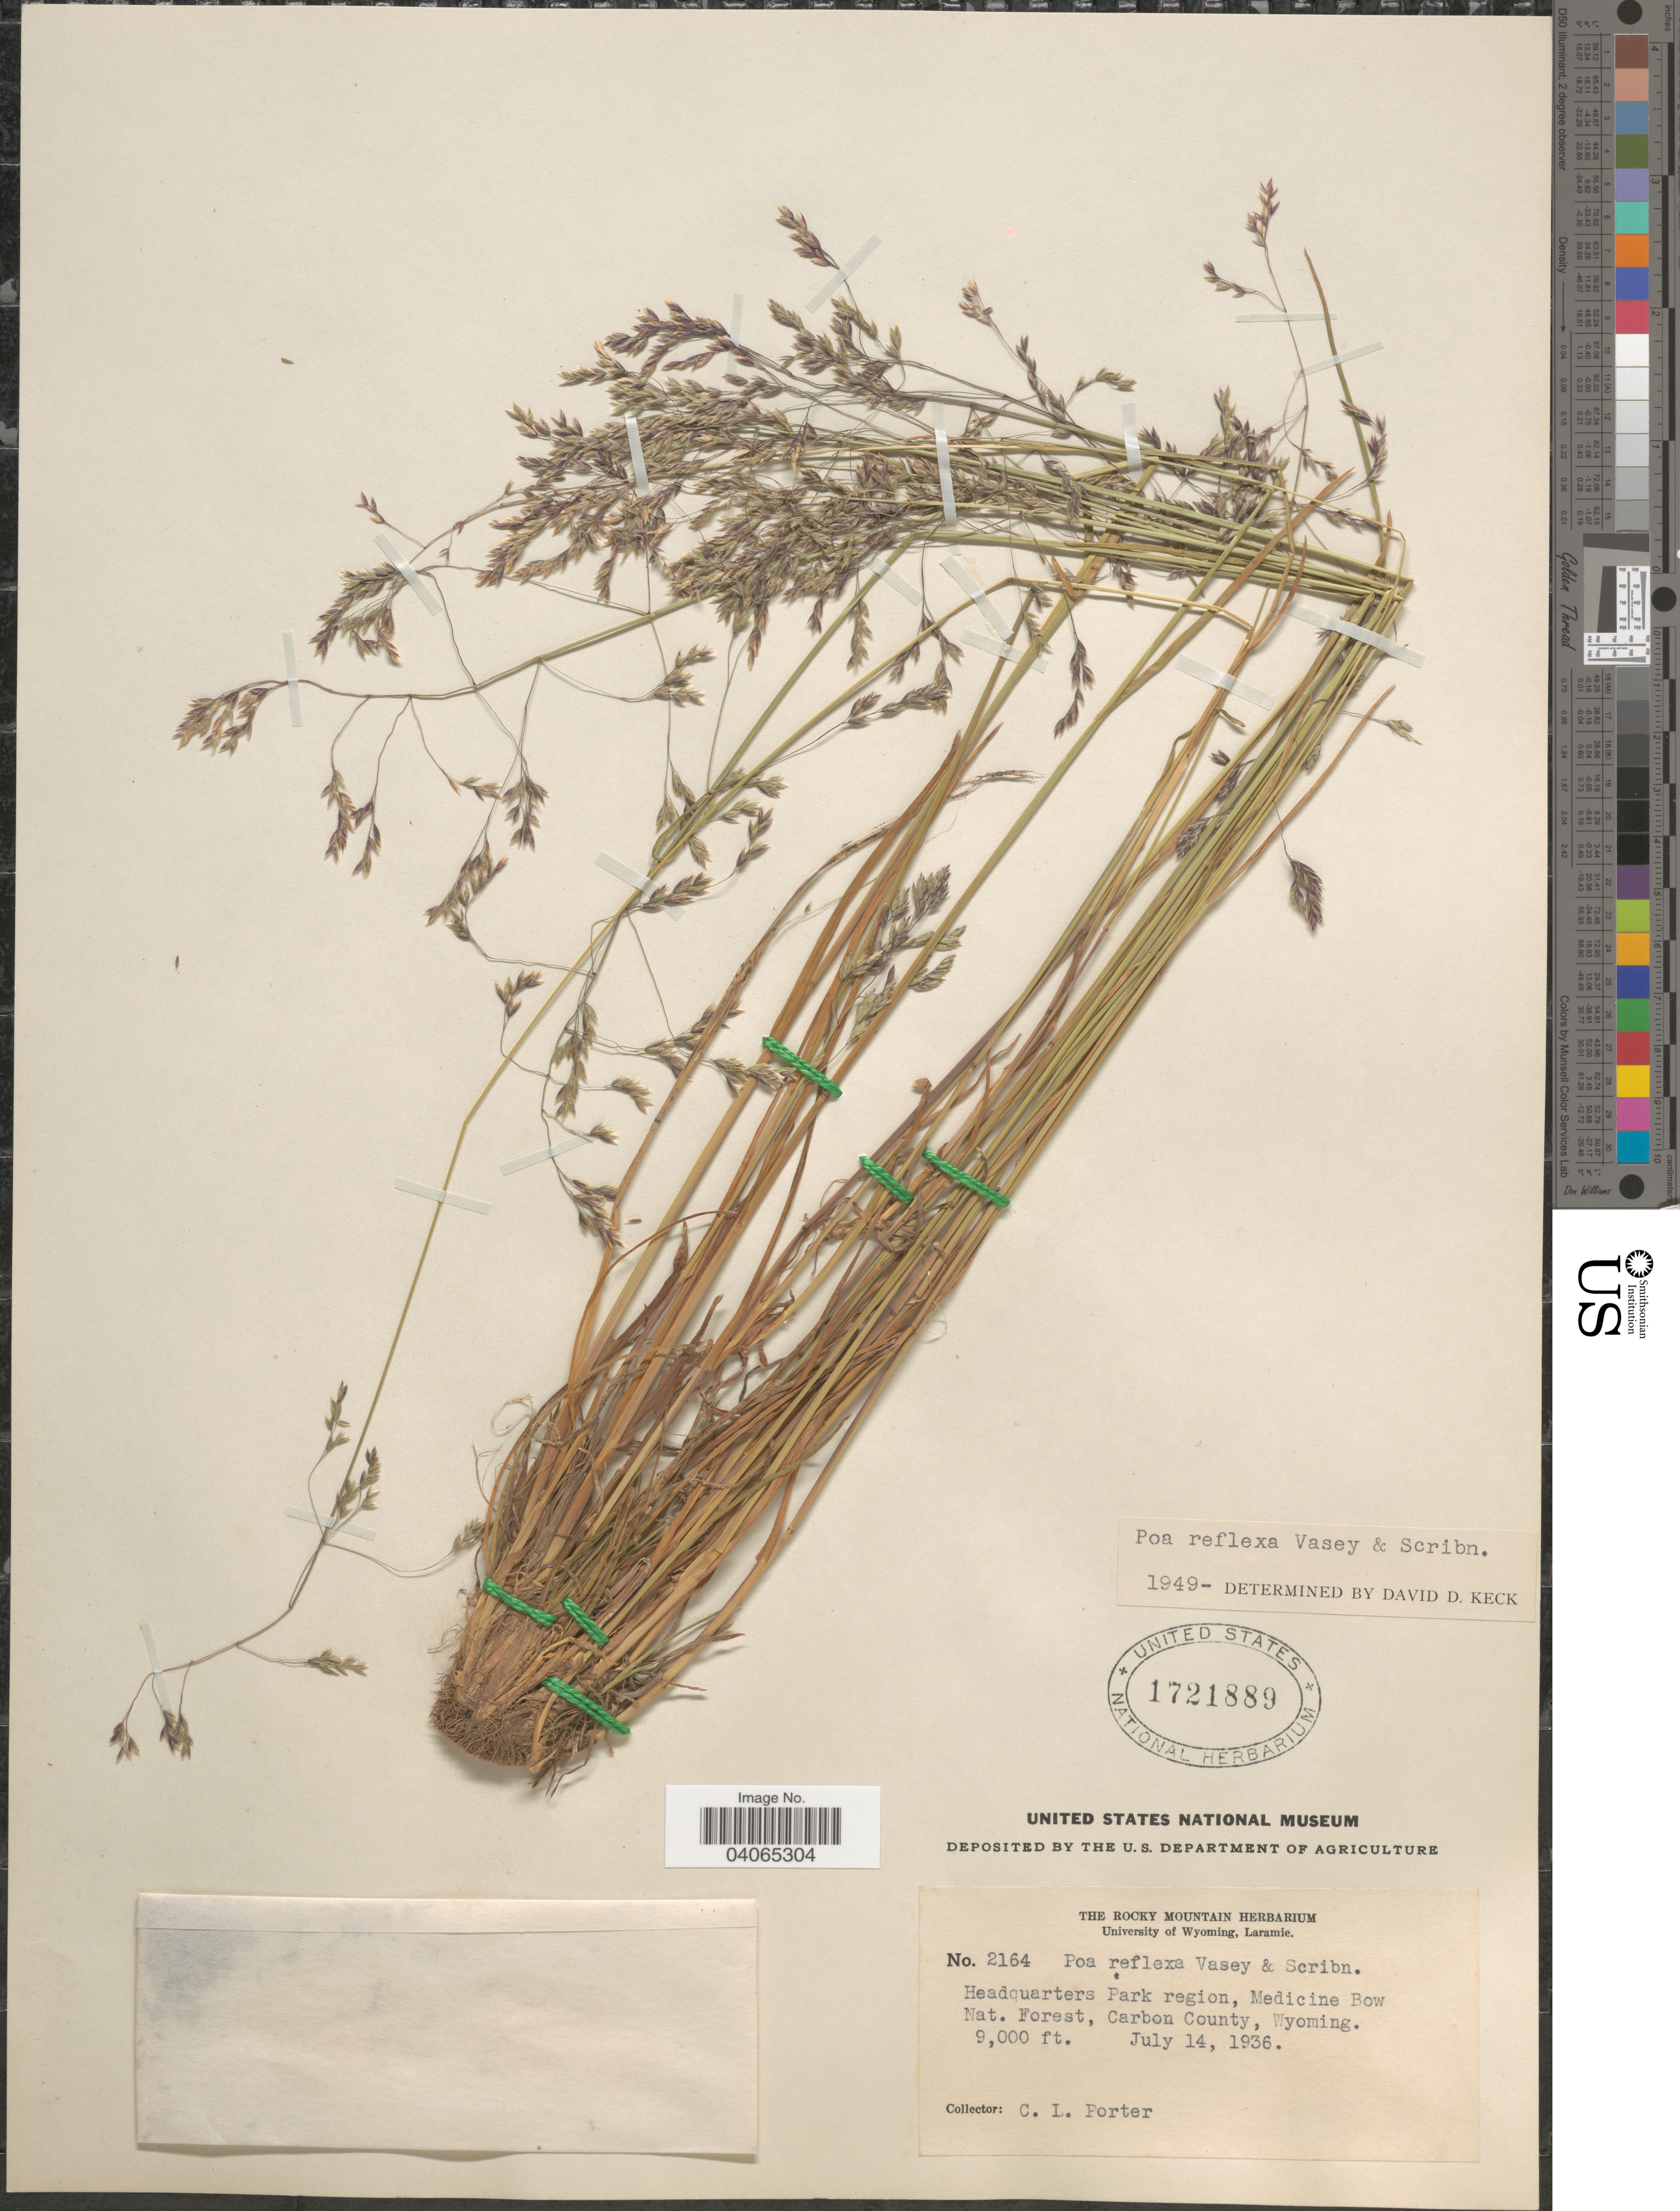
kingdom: Plantae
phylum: Tracheophyta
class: Liliopsida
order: Poales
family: Poaceae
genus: Poa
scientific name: Poa reflexa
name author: Vasey & Scribn.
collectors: C. L. Porter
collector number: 2164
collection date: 1936-07-14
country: United States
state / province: Wyoming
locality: Headquarters Park region, Medicine Bow Nat. Forest, Carbon County.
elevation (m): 2743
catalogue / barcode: US 1721889